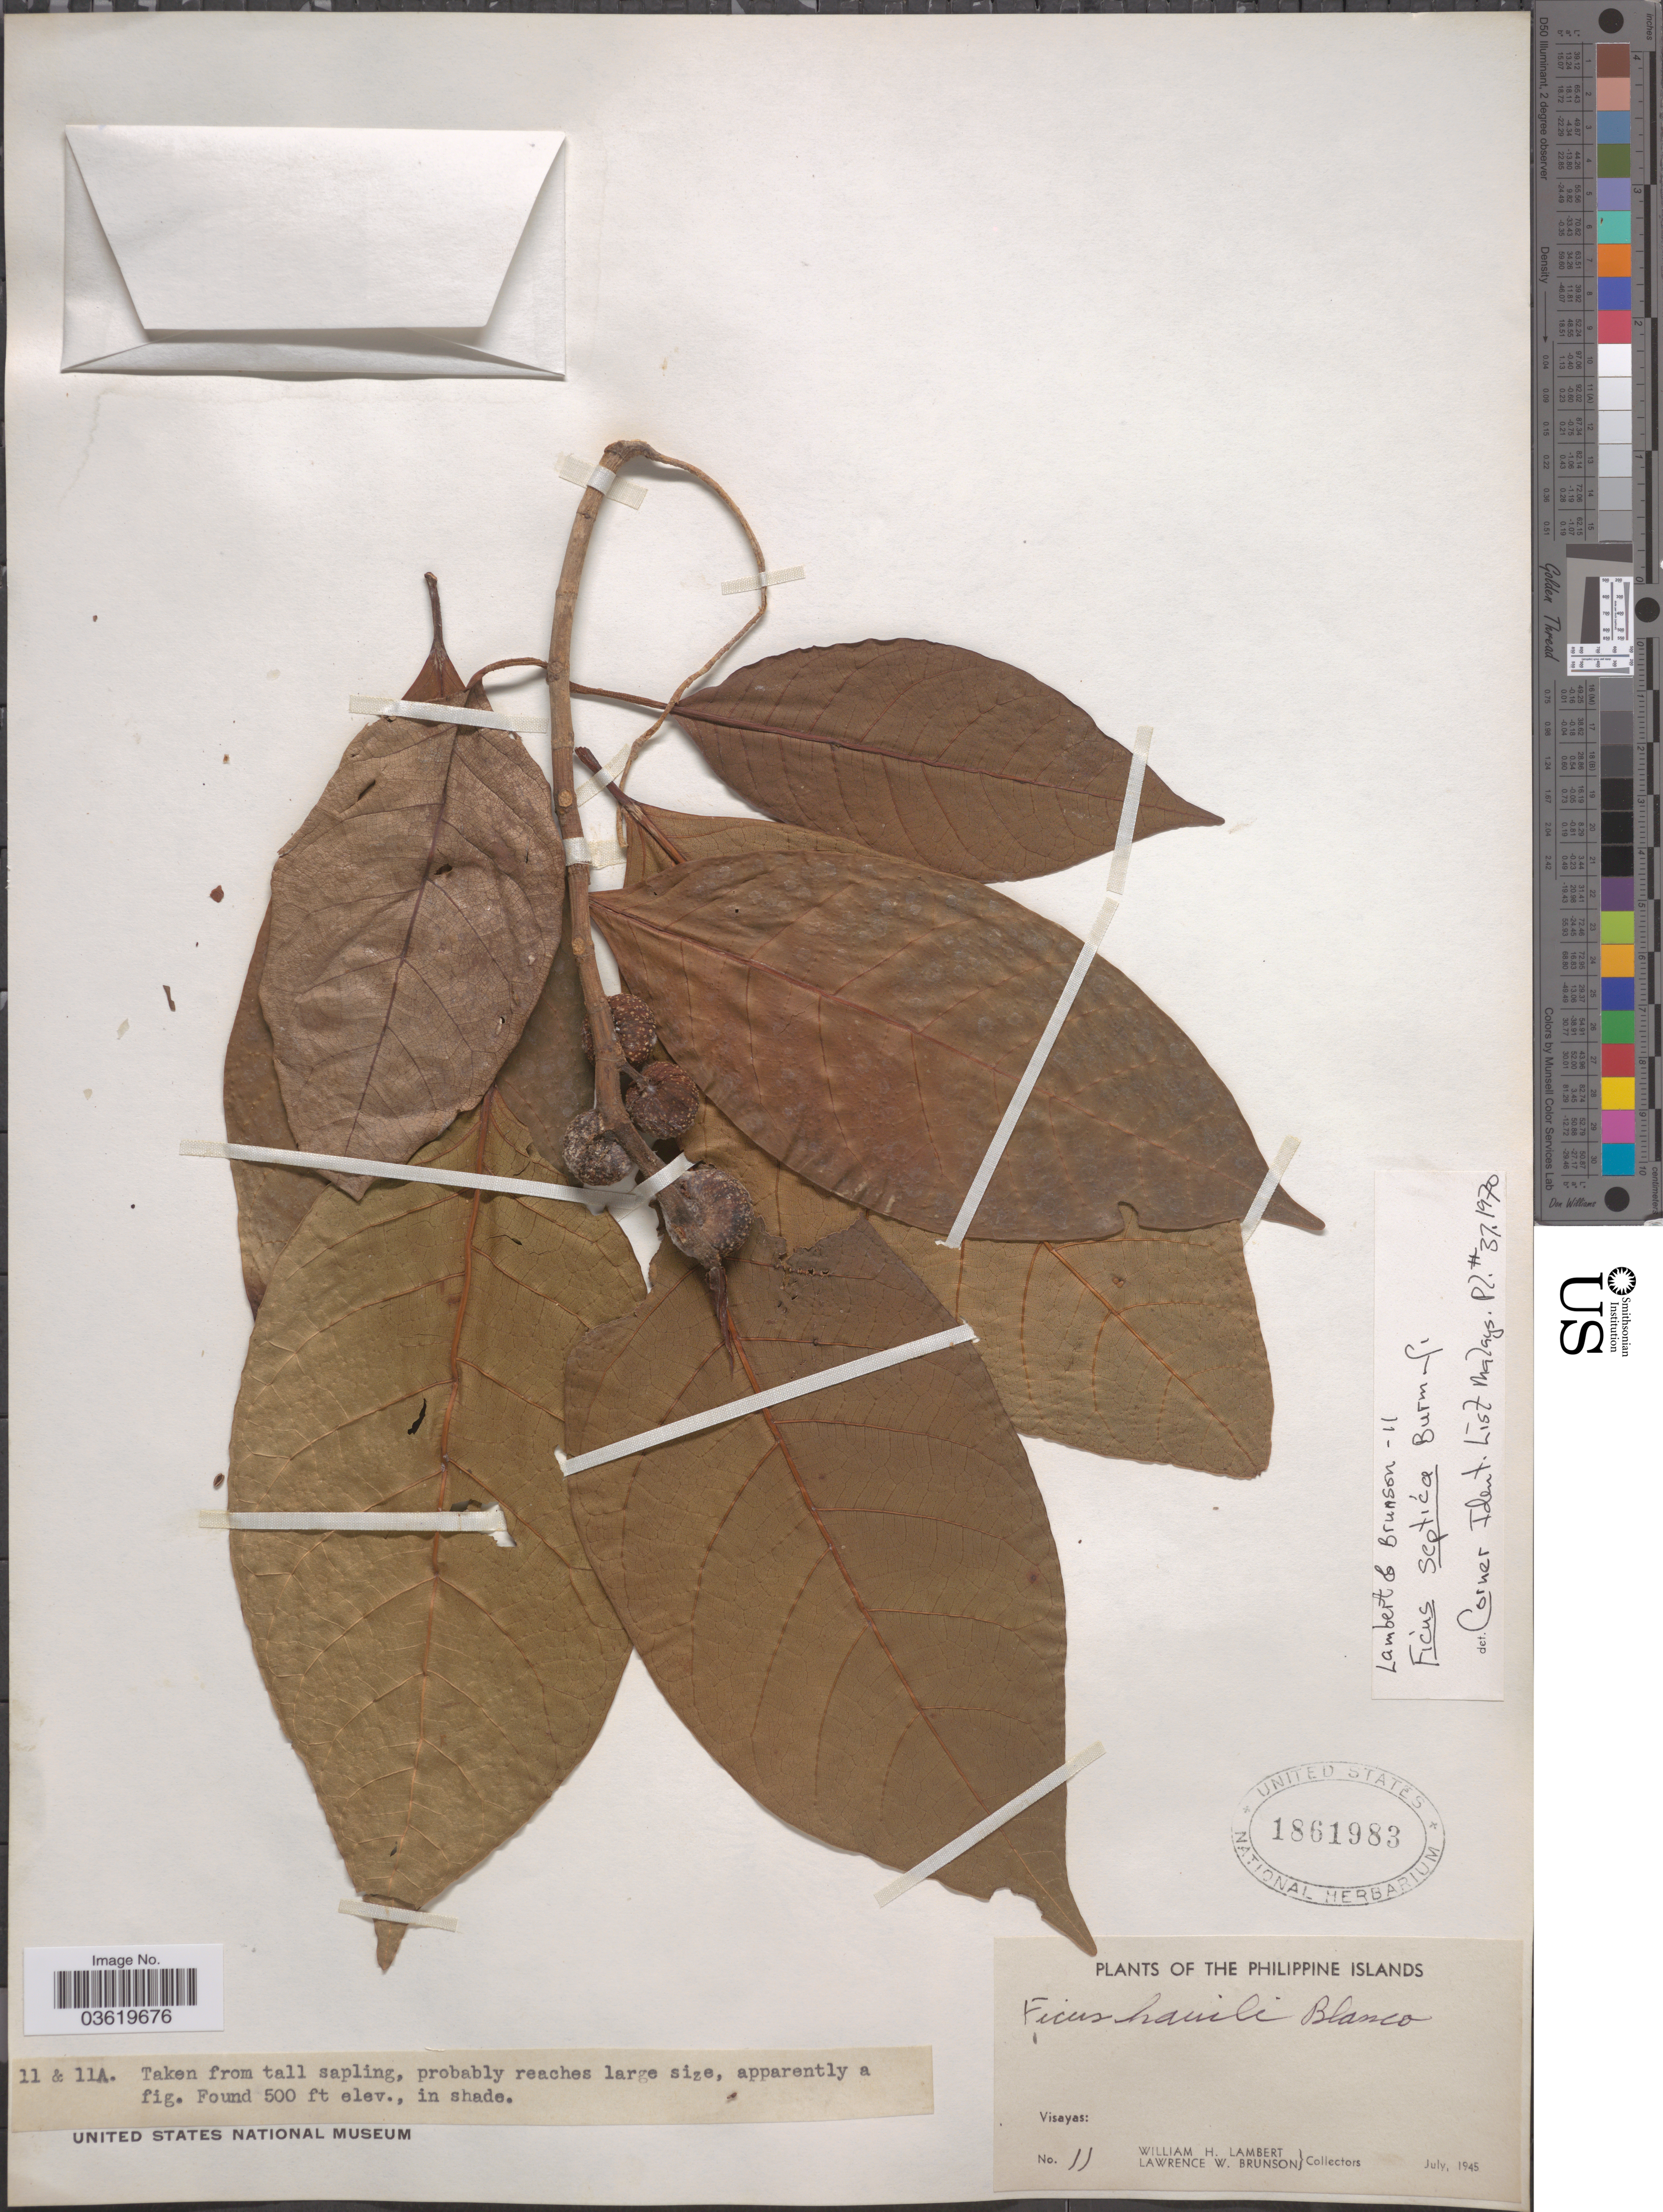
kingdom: Plantae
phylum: Tracheophyta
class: Magnoliopsida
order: Rosales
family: Moraceae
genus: Ficus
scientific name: Ficus septica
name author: Burm. f.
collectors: W. Lambert & L. Brunson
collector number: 11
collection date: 1945-07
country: Philippines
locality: Philippine Islands. Visayas.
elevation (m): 152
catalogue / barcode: US 1861983